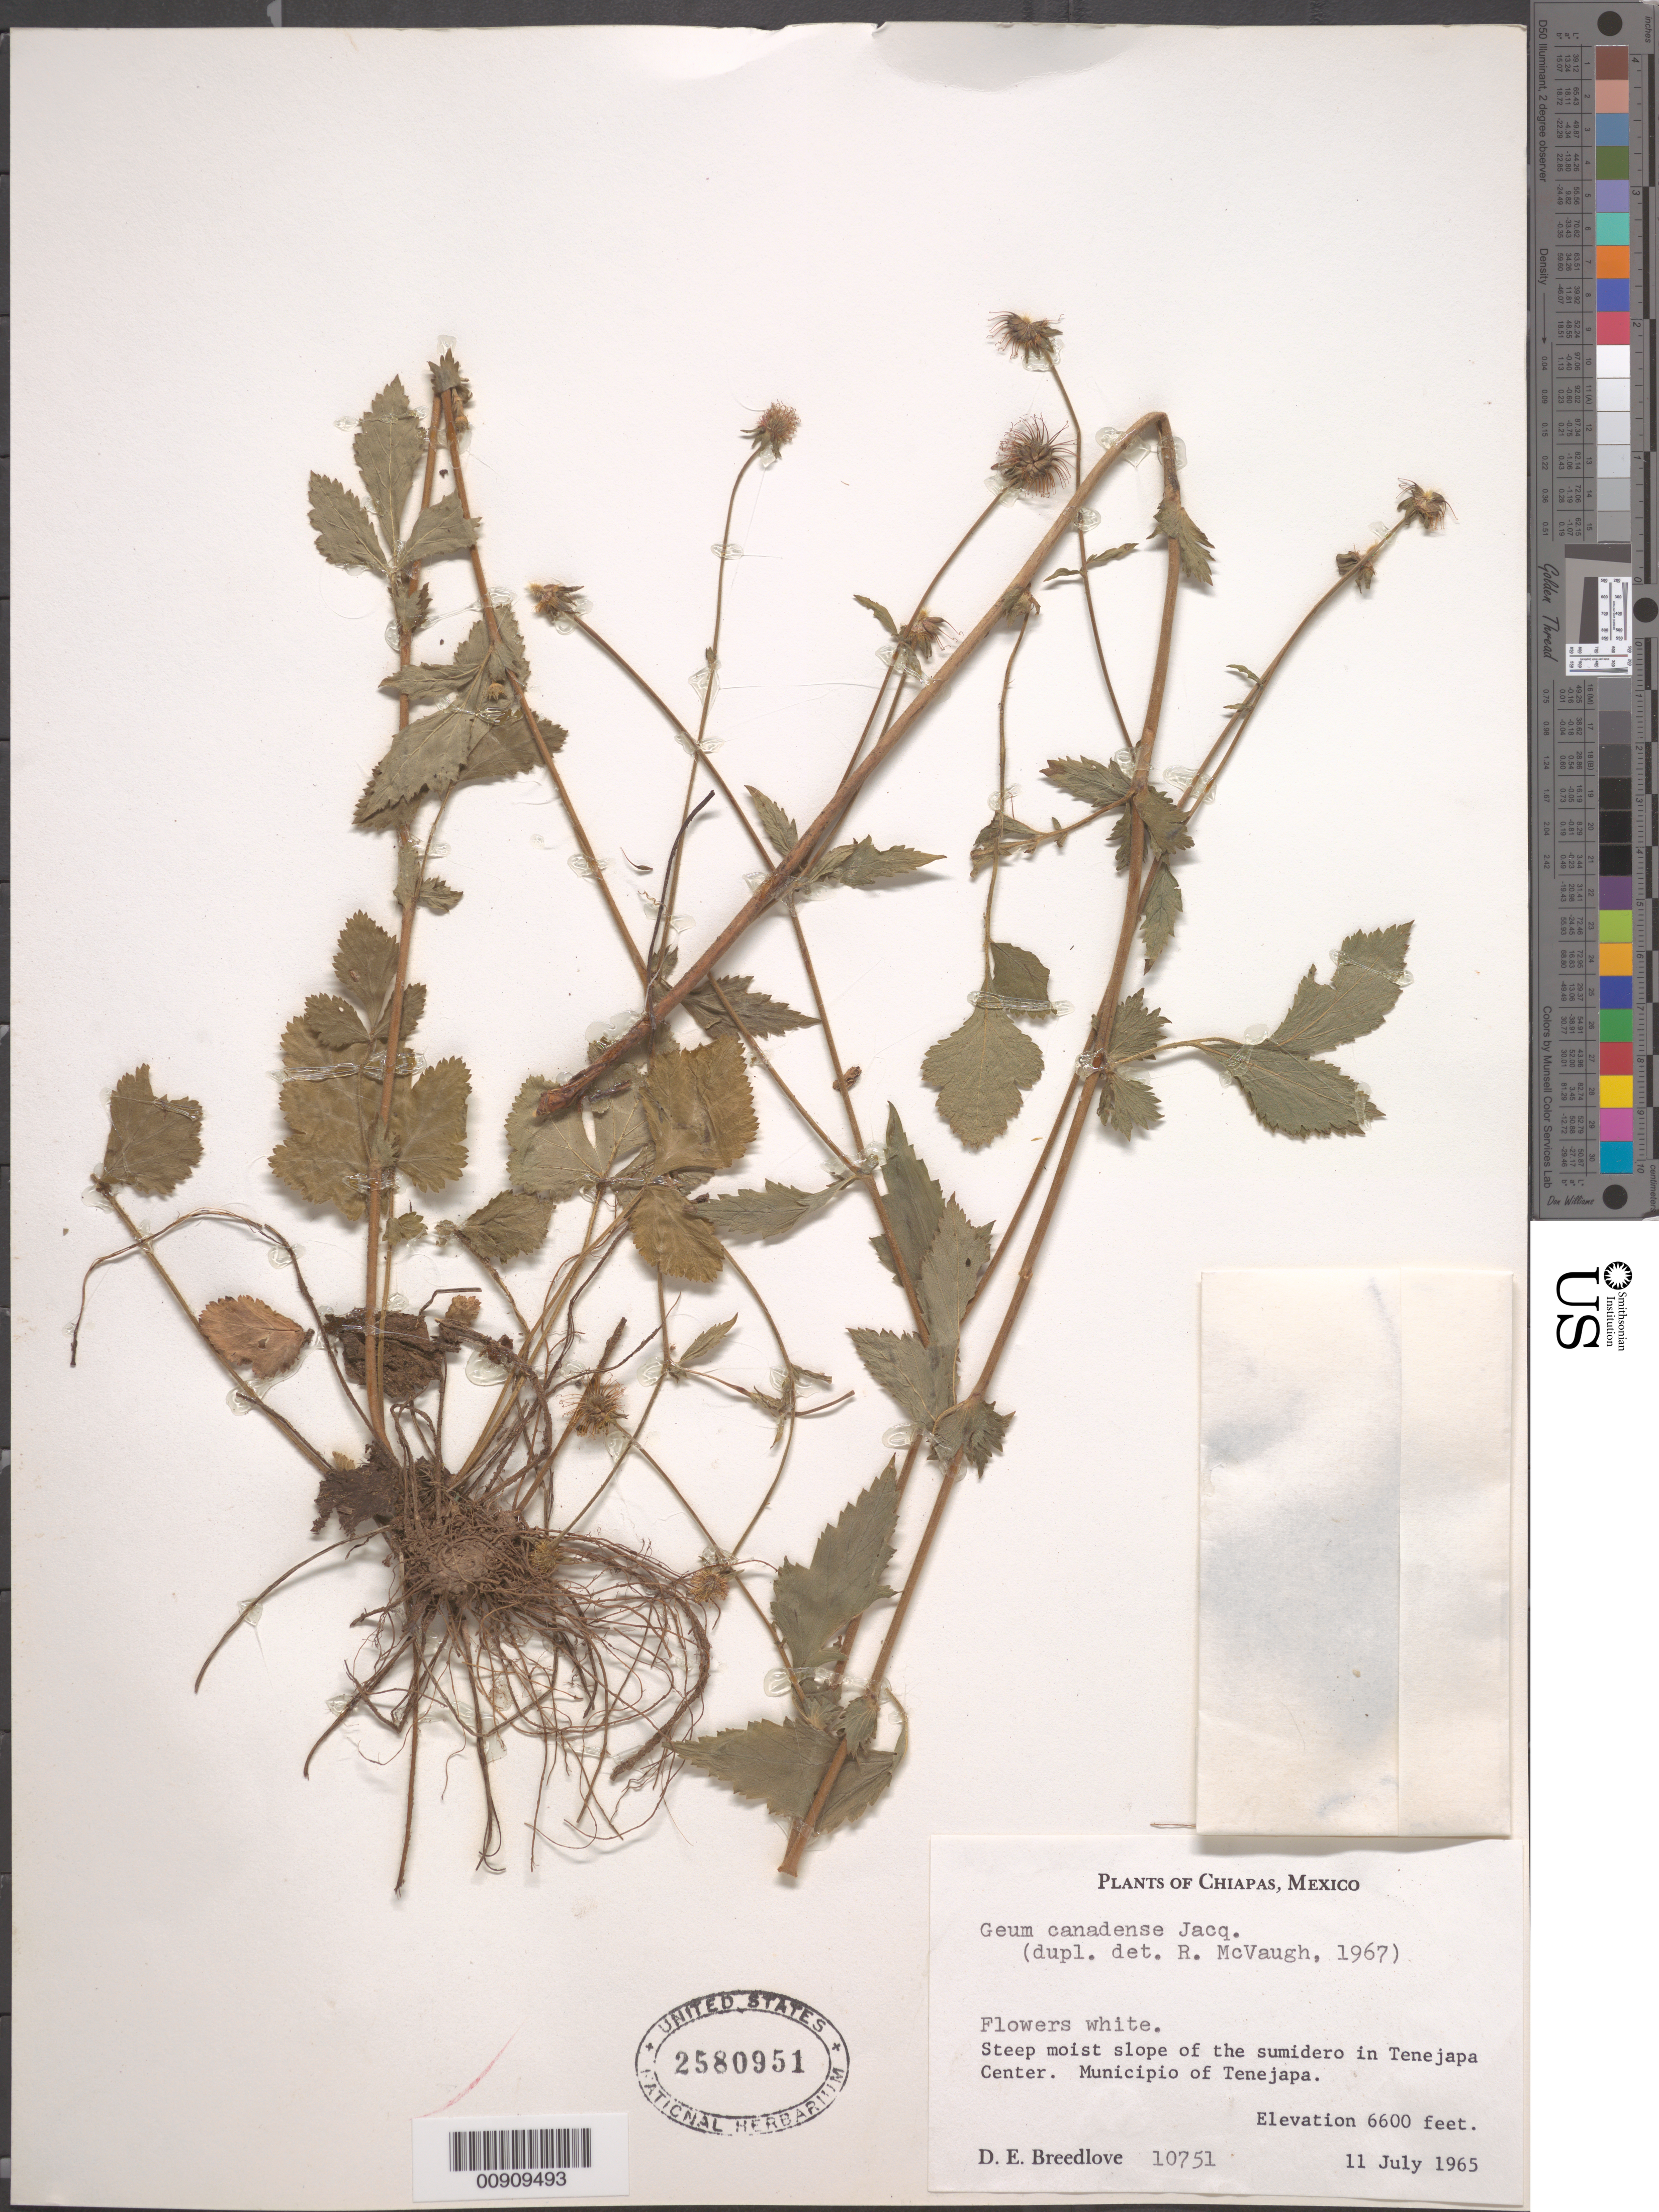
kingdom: Plantae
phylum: Tracheophyta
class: Magnoliopsida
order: Rosales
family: Rosaceae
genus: Geum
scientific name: Geum canadense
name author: Jacq.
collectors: D. E. Breedlove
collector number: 10751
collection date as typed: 11 Jul 1965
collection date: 1965-07-11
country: Mexico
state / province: Chiapas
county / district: Tenejapa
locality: Sumidero in Tenejapa Center. Municipio de Tenejapa, Chiapas.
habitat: Steep moist slope of the sumidero.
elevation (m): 2012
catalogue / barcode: US 2580951